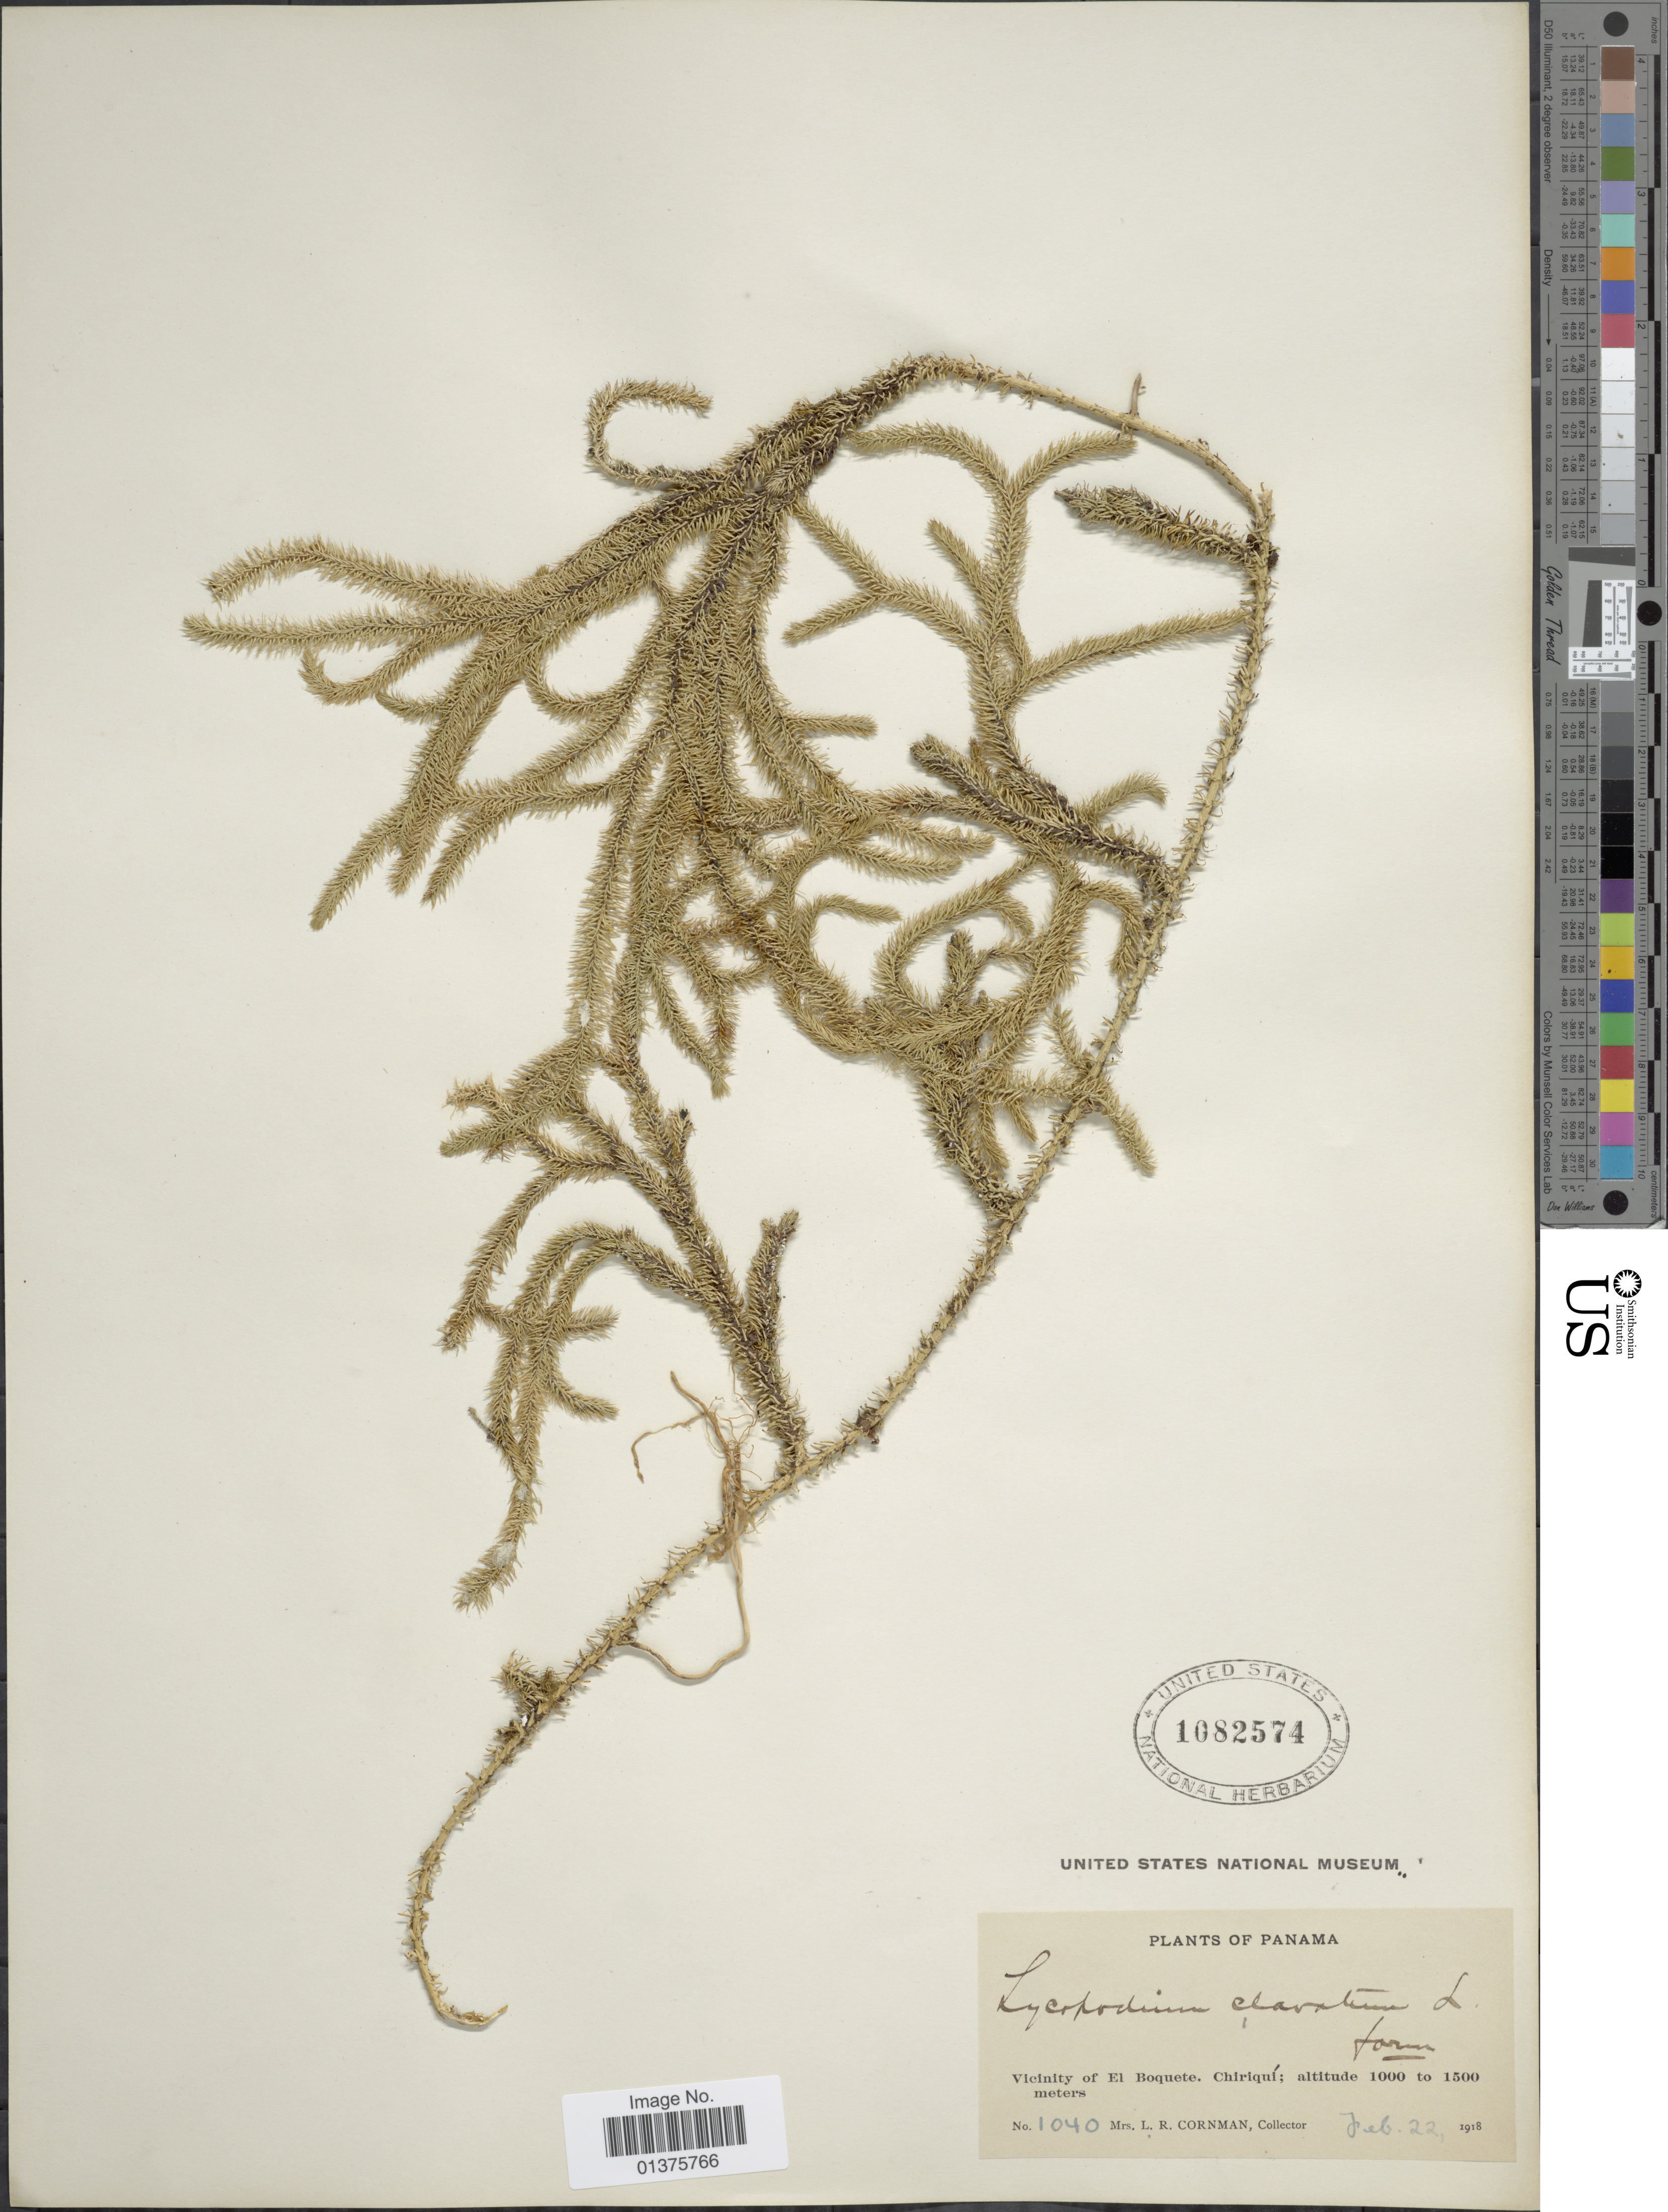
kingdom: Plantae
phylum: Tracheophyta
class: Lycopodiopsida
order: Lycopodiales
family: Lycopodiaceae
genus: Lycopodium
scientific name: Lycopodium clavatum var. aristatum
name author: (Humb. & Bonpl. ex Willd.) Spring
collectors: L. Cornman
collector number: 1040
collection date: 1918-02-22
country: Panama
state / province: Chiriqui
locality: Vicinity of El Boquete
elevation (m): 1000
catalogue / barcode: US 1082574